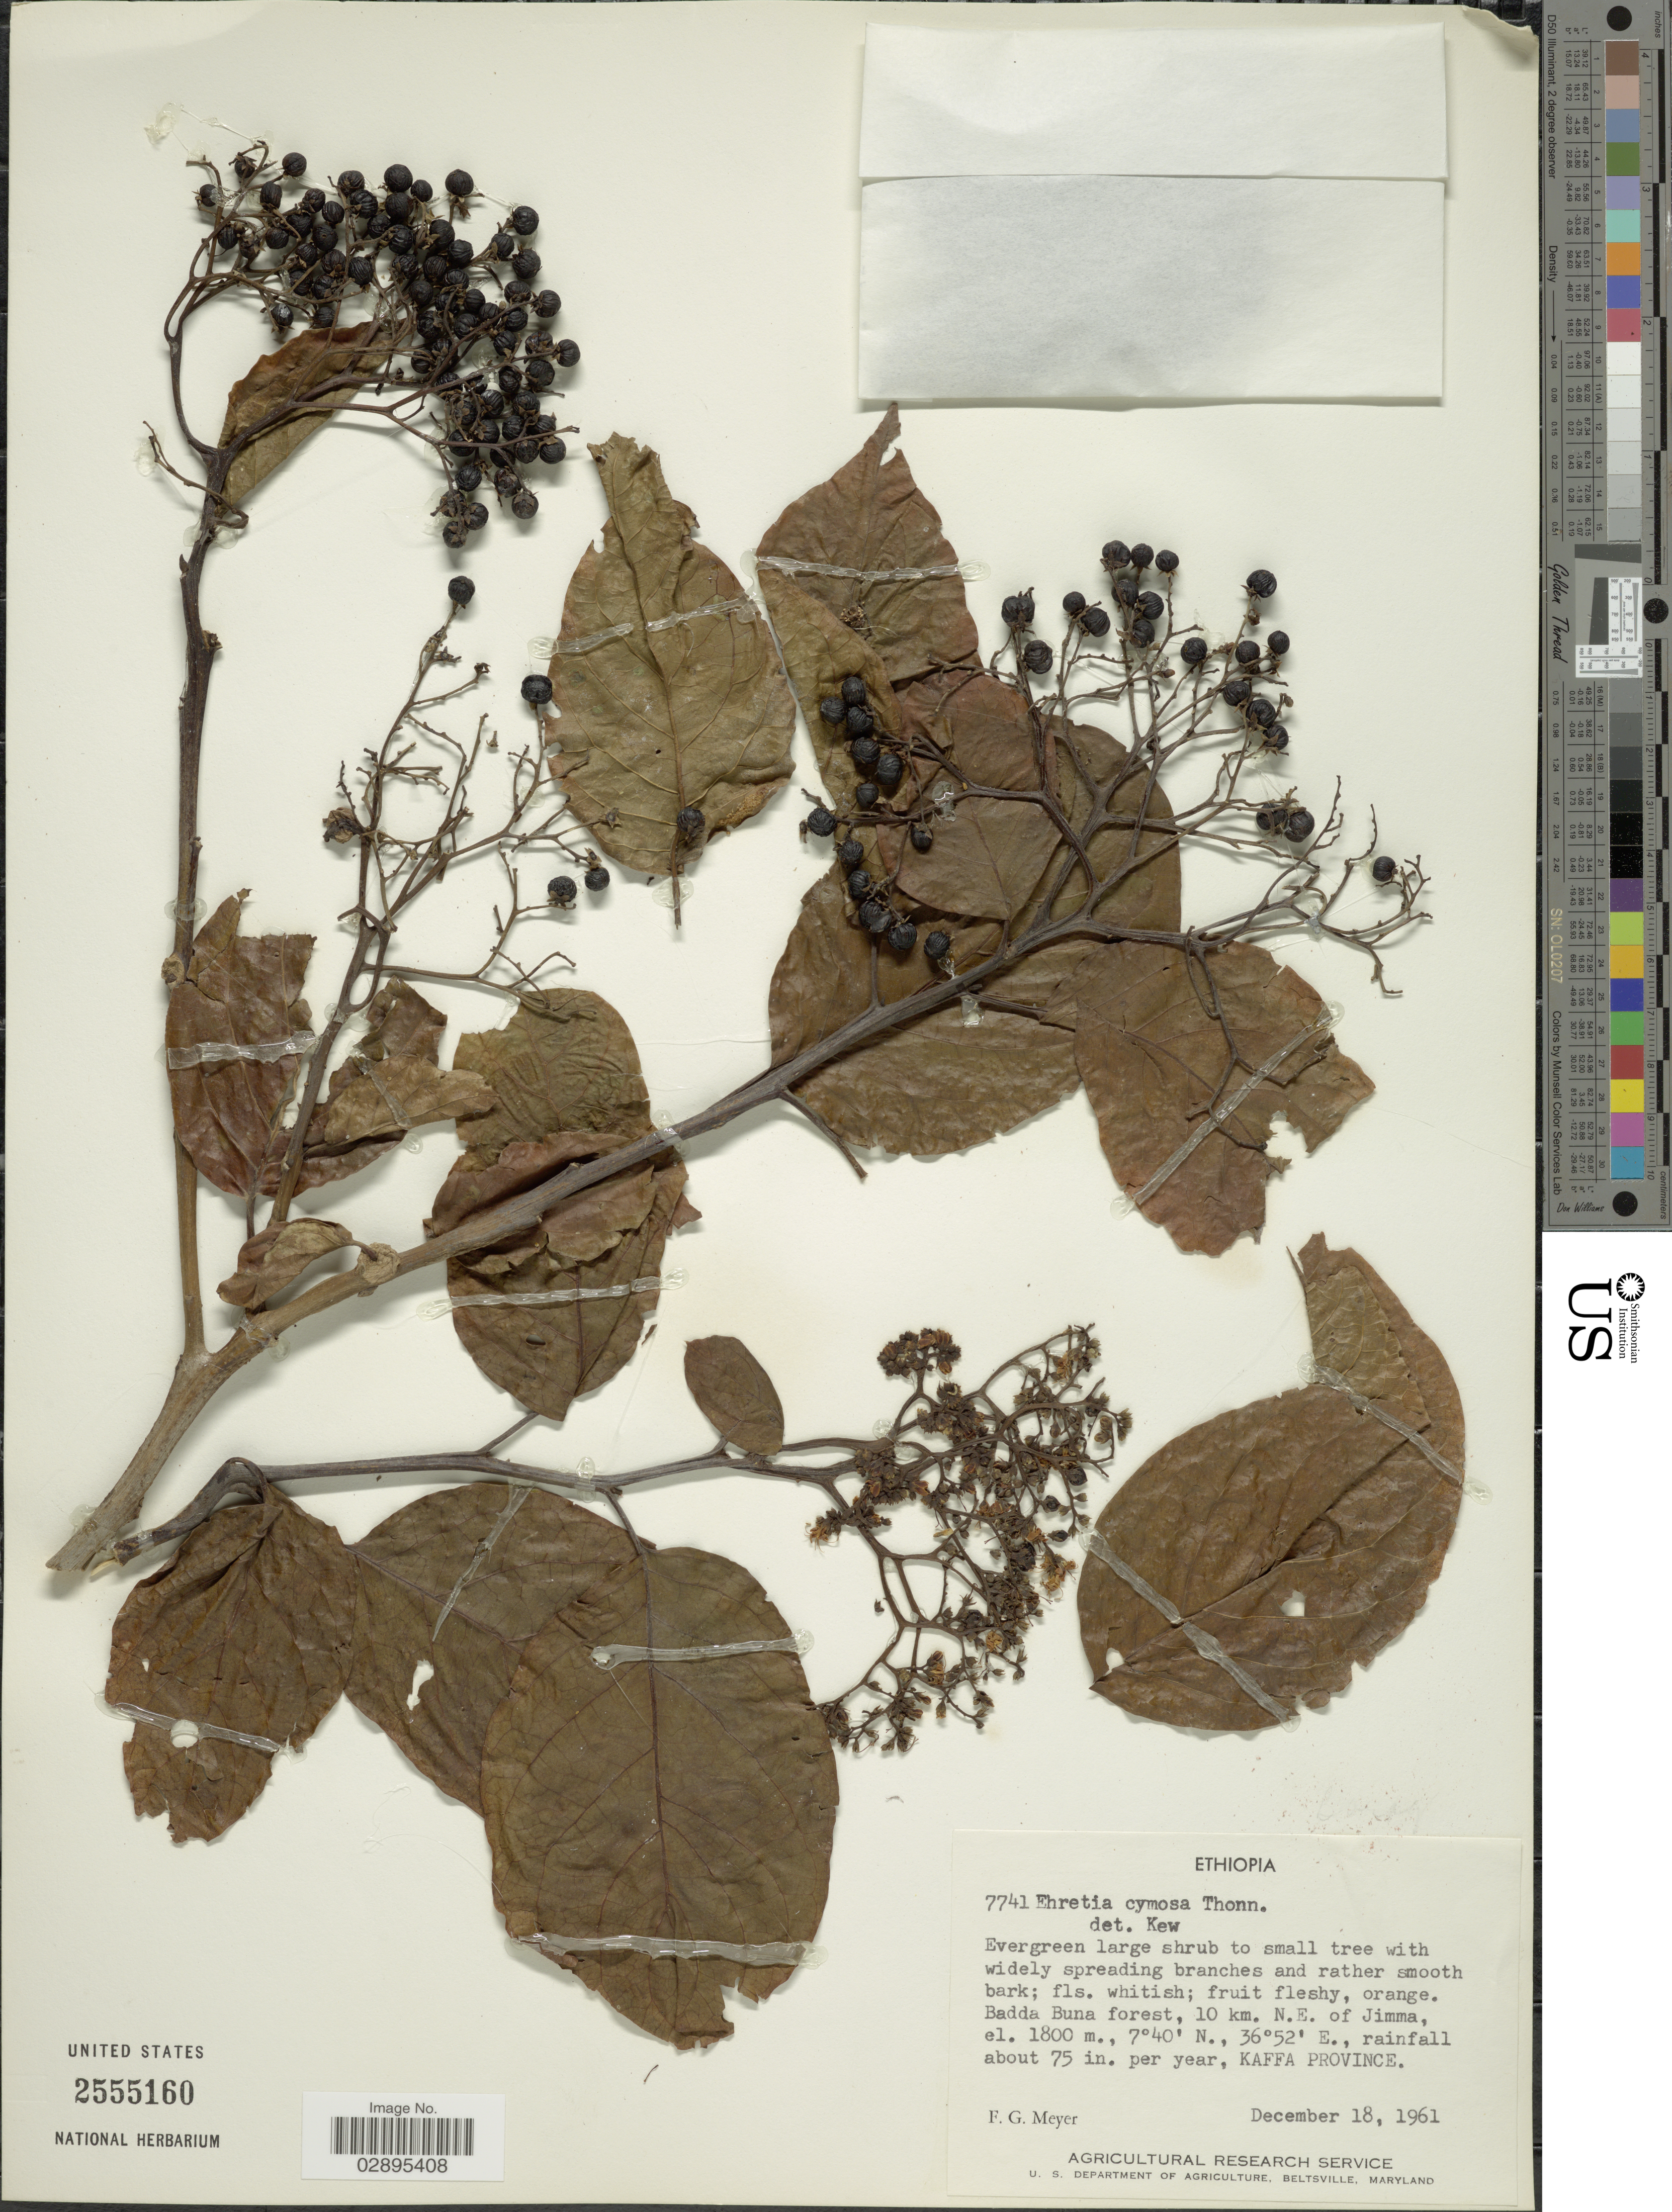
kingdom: Plantae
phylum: Tracheophyta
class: Magnoliopsida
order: Boraginales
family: Ehretiaceae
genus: Ehretia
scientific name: Ehretia cymosa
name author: Thonn.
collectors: F. G. Meyer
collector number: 7741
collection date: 1961-12-18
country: Ethiopia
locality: Badda Buna forest, 10 km. N.E. of Jimma. Kaffa Province.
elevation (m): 1800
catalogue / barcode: US 2555160